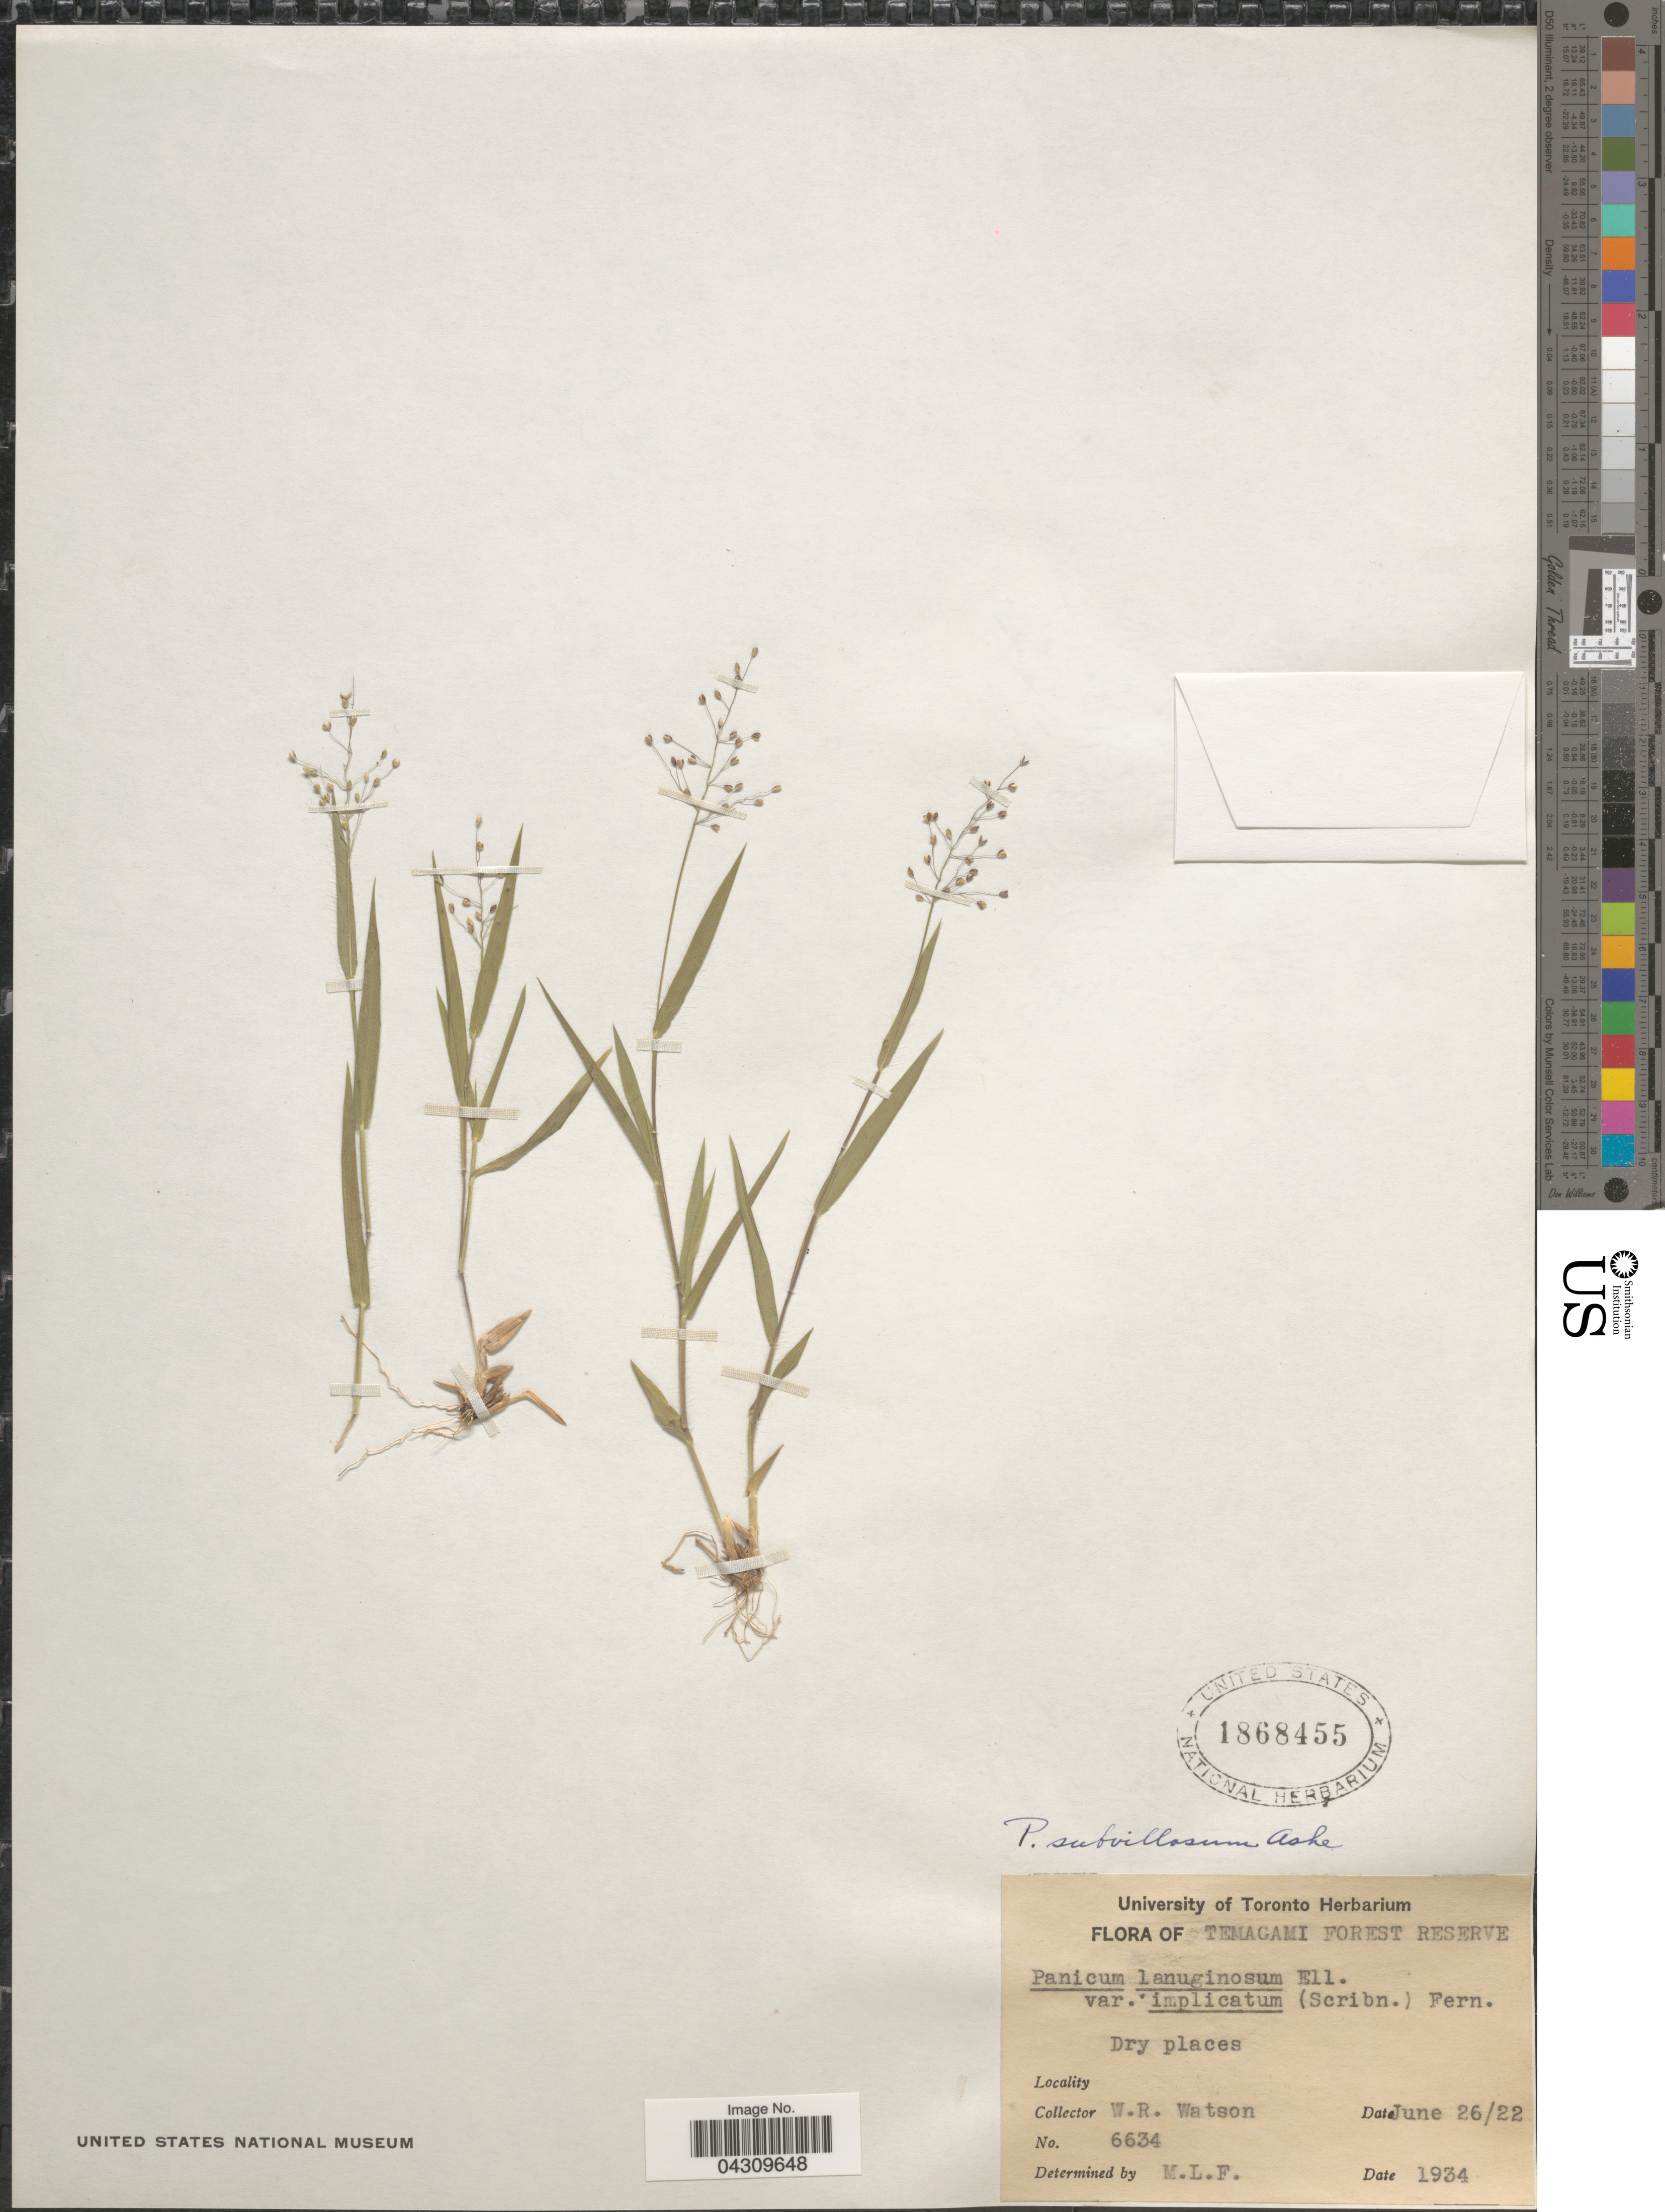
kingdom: Plantae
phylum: Tracheophyta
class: Liliopsida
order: Poales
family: Poaceae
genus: Dichanthelium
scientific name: Dichanthelium acuminatum var. acuminatum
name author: (Sw.) Gould & C.A. Clark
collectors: W. R. Watson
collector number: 6634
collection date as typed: Transcribed d/m/y: 26/6/22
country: Canada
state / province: Ontario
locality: Temagami Forest Reserve.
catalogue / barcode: US 1868455